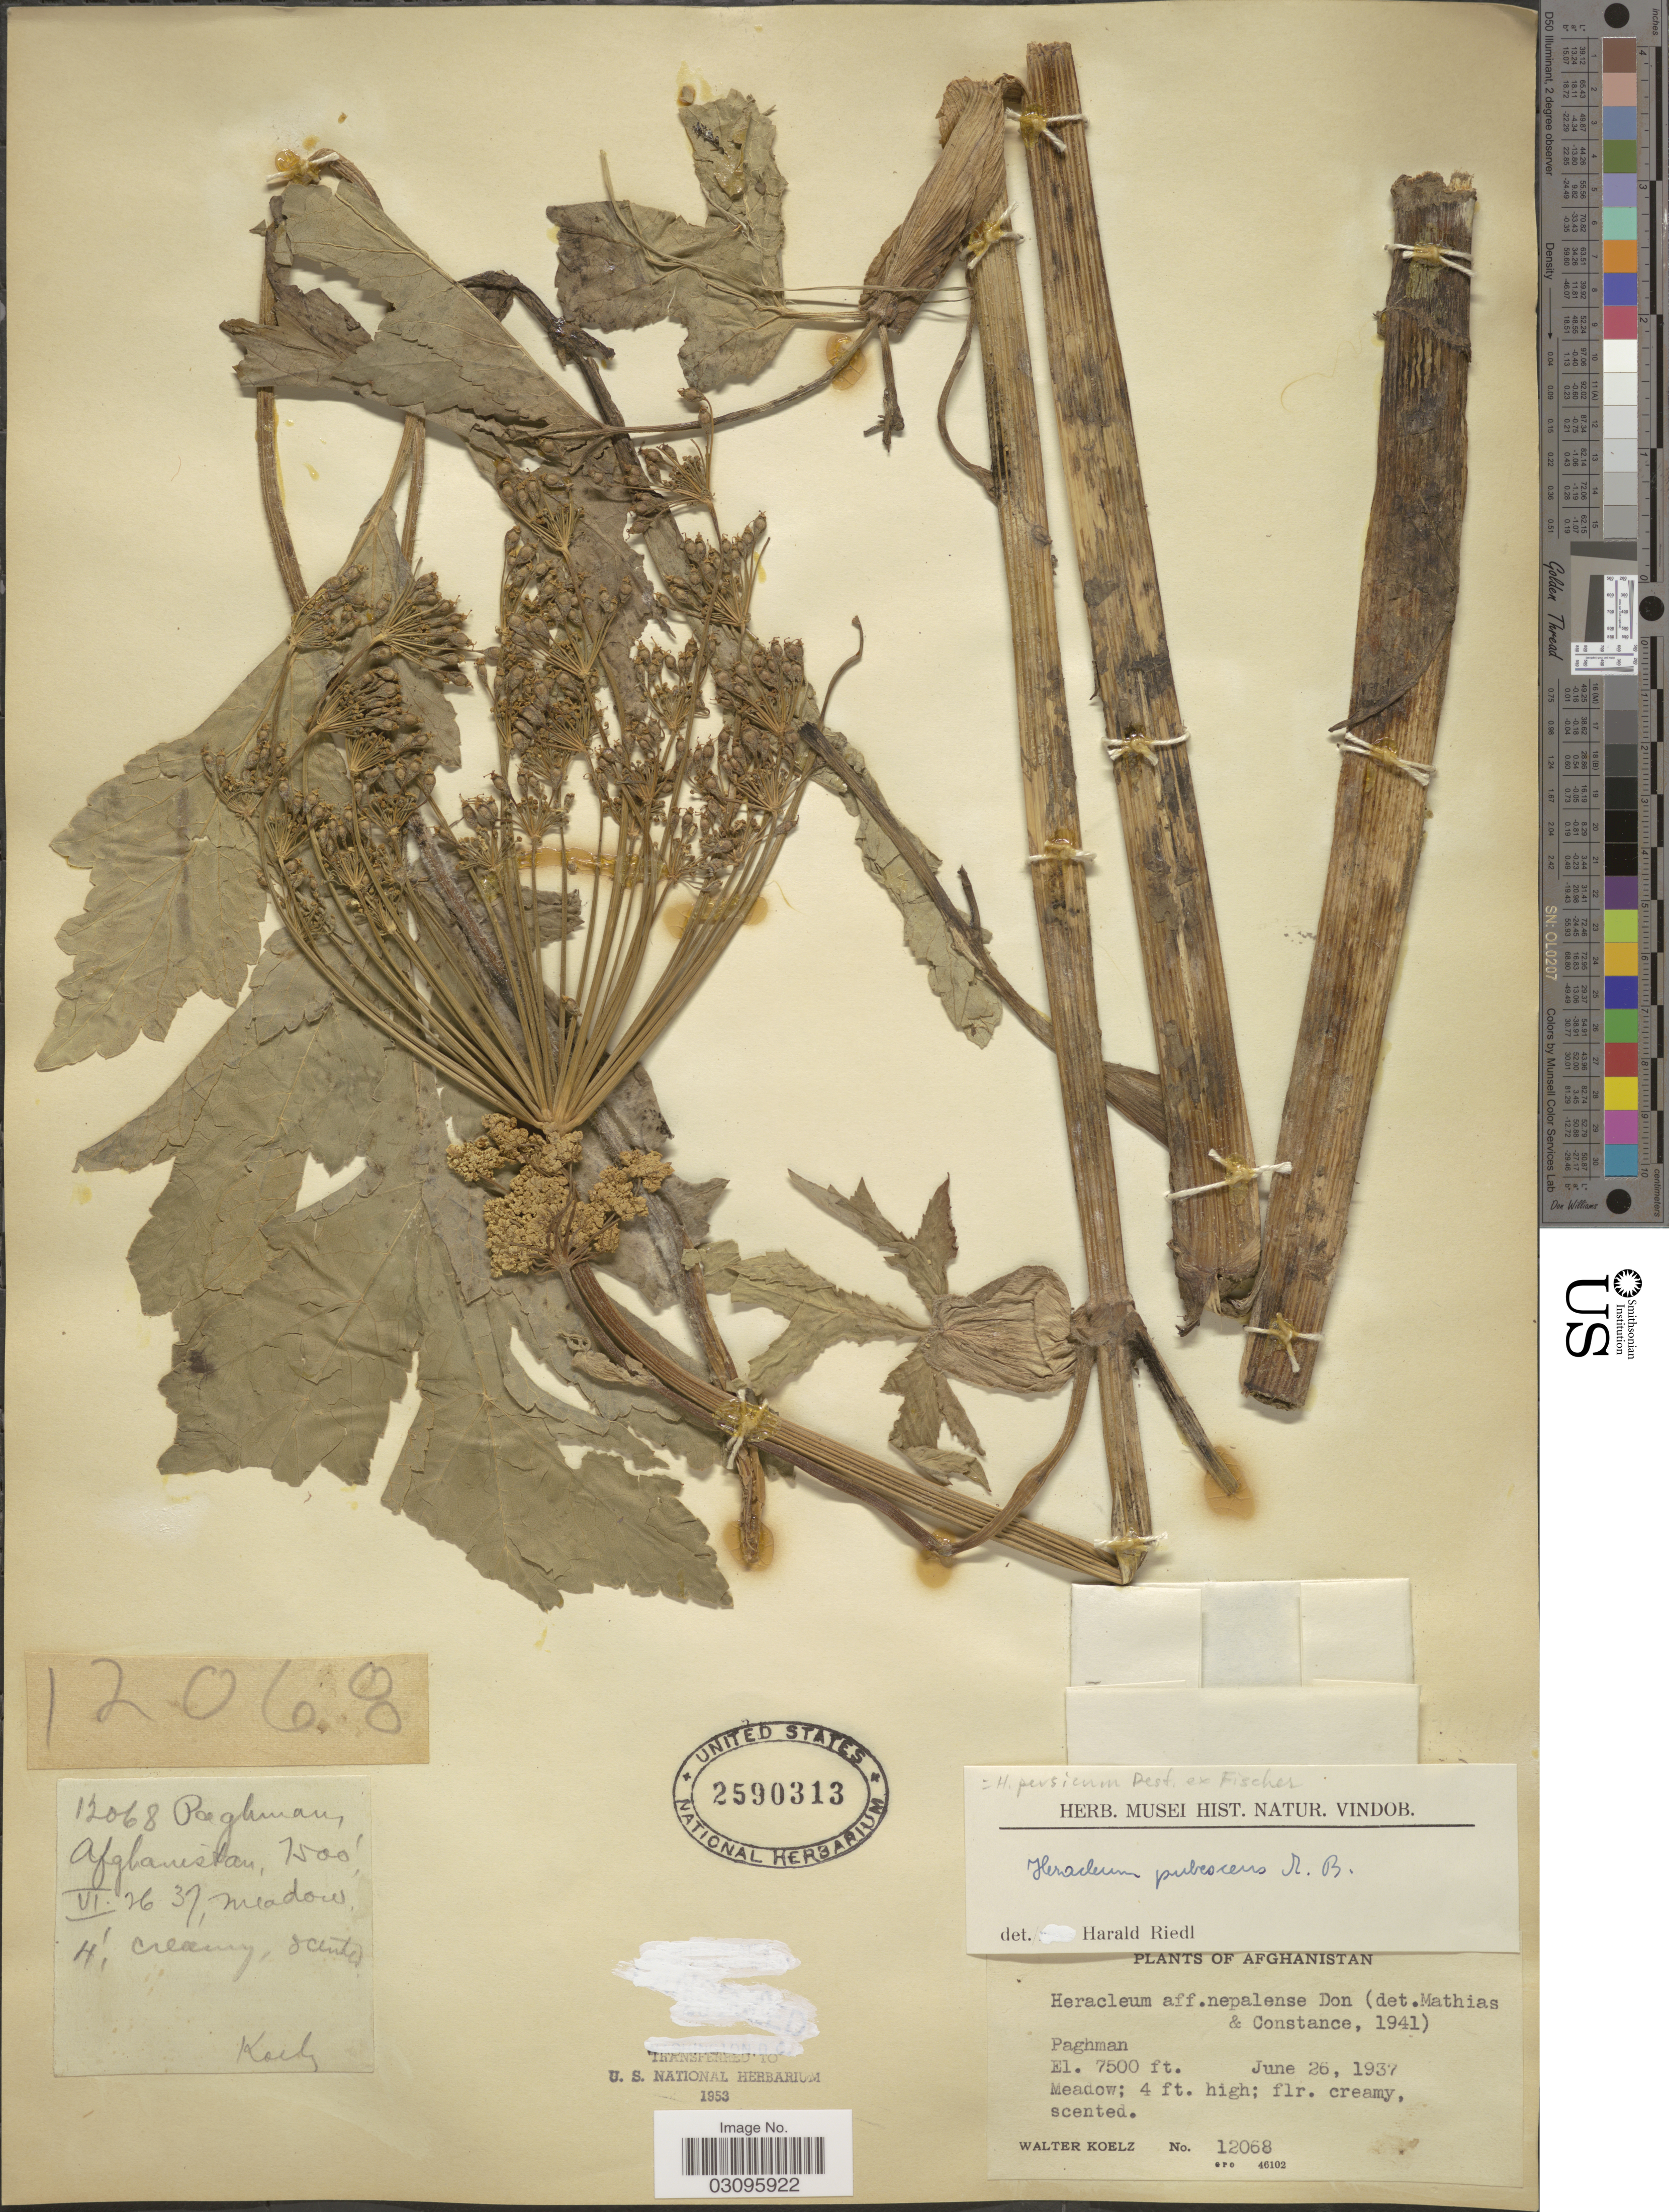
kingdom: Plantae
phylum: Tracheophyta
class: Magnoliopsida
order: Apiales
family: Apiaceae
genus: Heracleum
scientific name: Heracleum persicum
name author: Desf. ex Fische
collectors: W. N. Koelz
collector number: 12068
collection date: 1937-06-26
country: Afghanistan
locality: Paghman.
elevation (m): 2286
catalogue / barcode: US 2590313